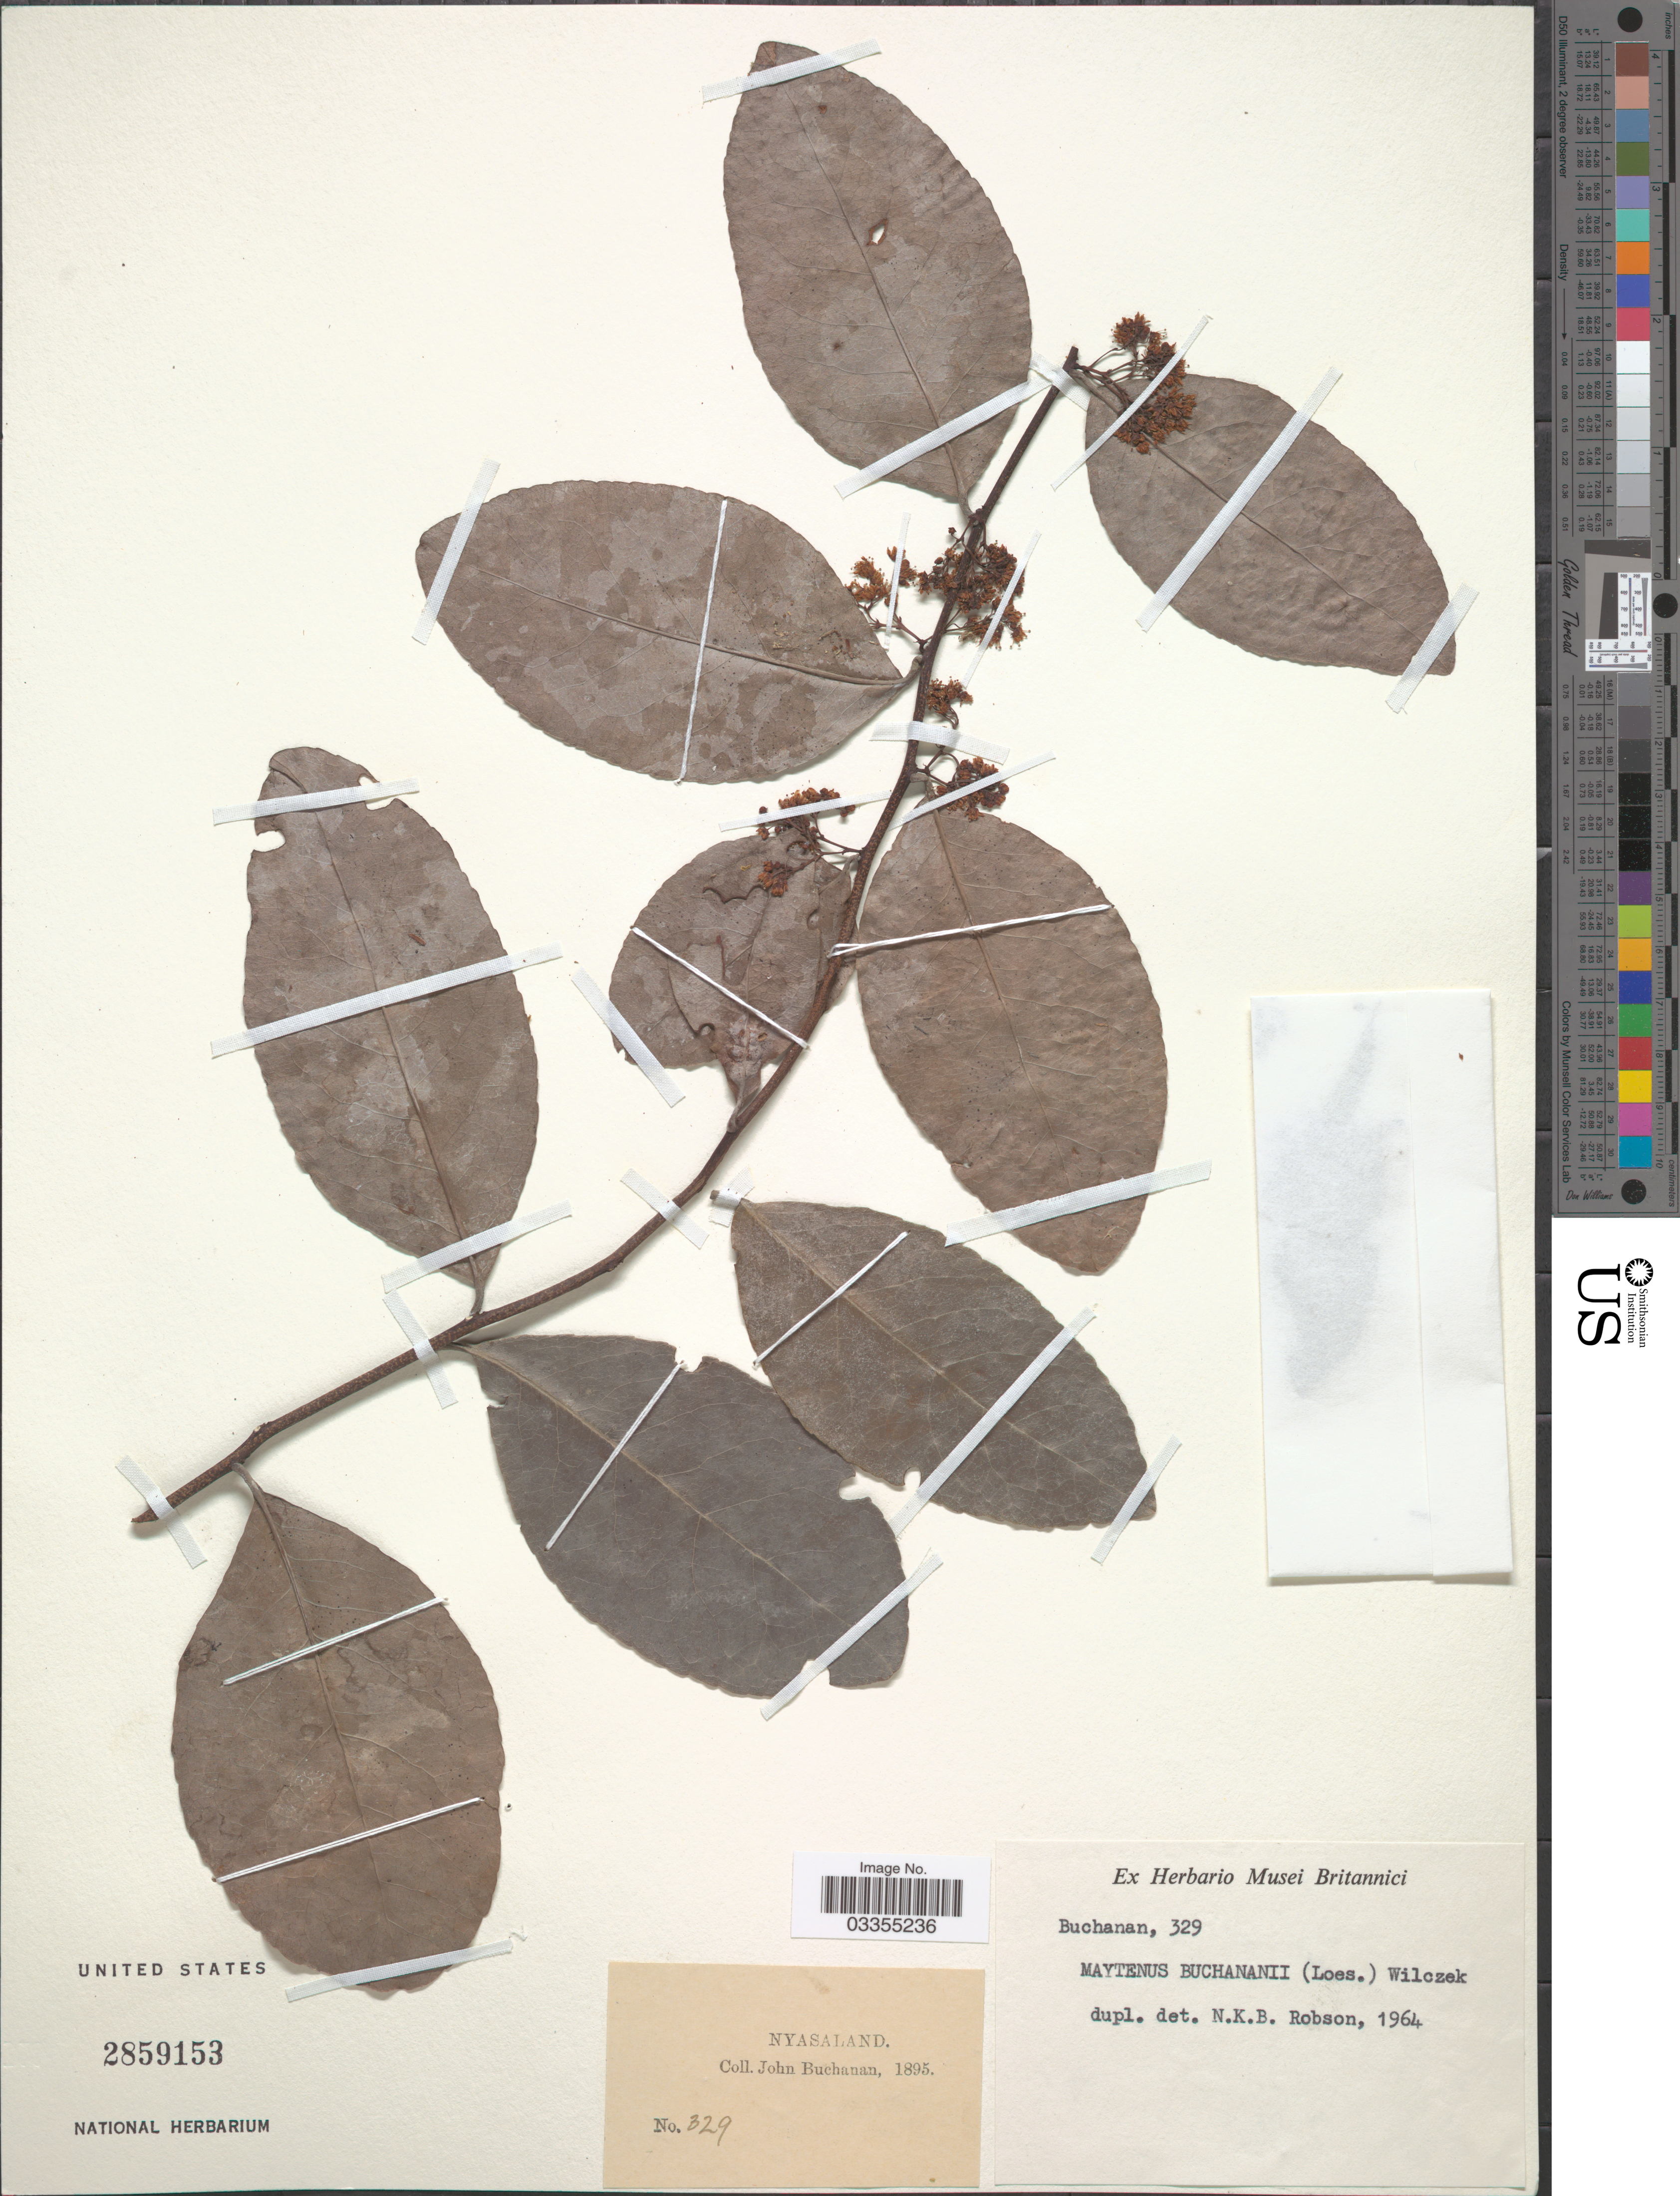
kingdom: Plantae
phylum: Tracheophyta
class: Magnoliopsida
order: Celastrales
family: Celastraceae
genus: Gymnosporia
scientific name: Gymnosporia buchananii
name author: Loes.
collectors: J. Buchanan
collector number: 329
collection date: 1895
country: Malawi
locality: Nyasaland.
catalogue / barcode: US 2859153